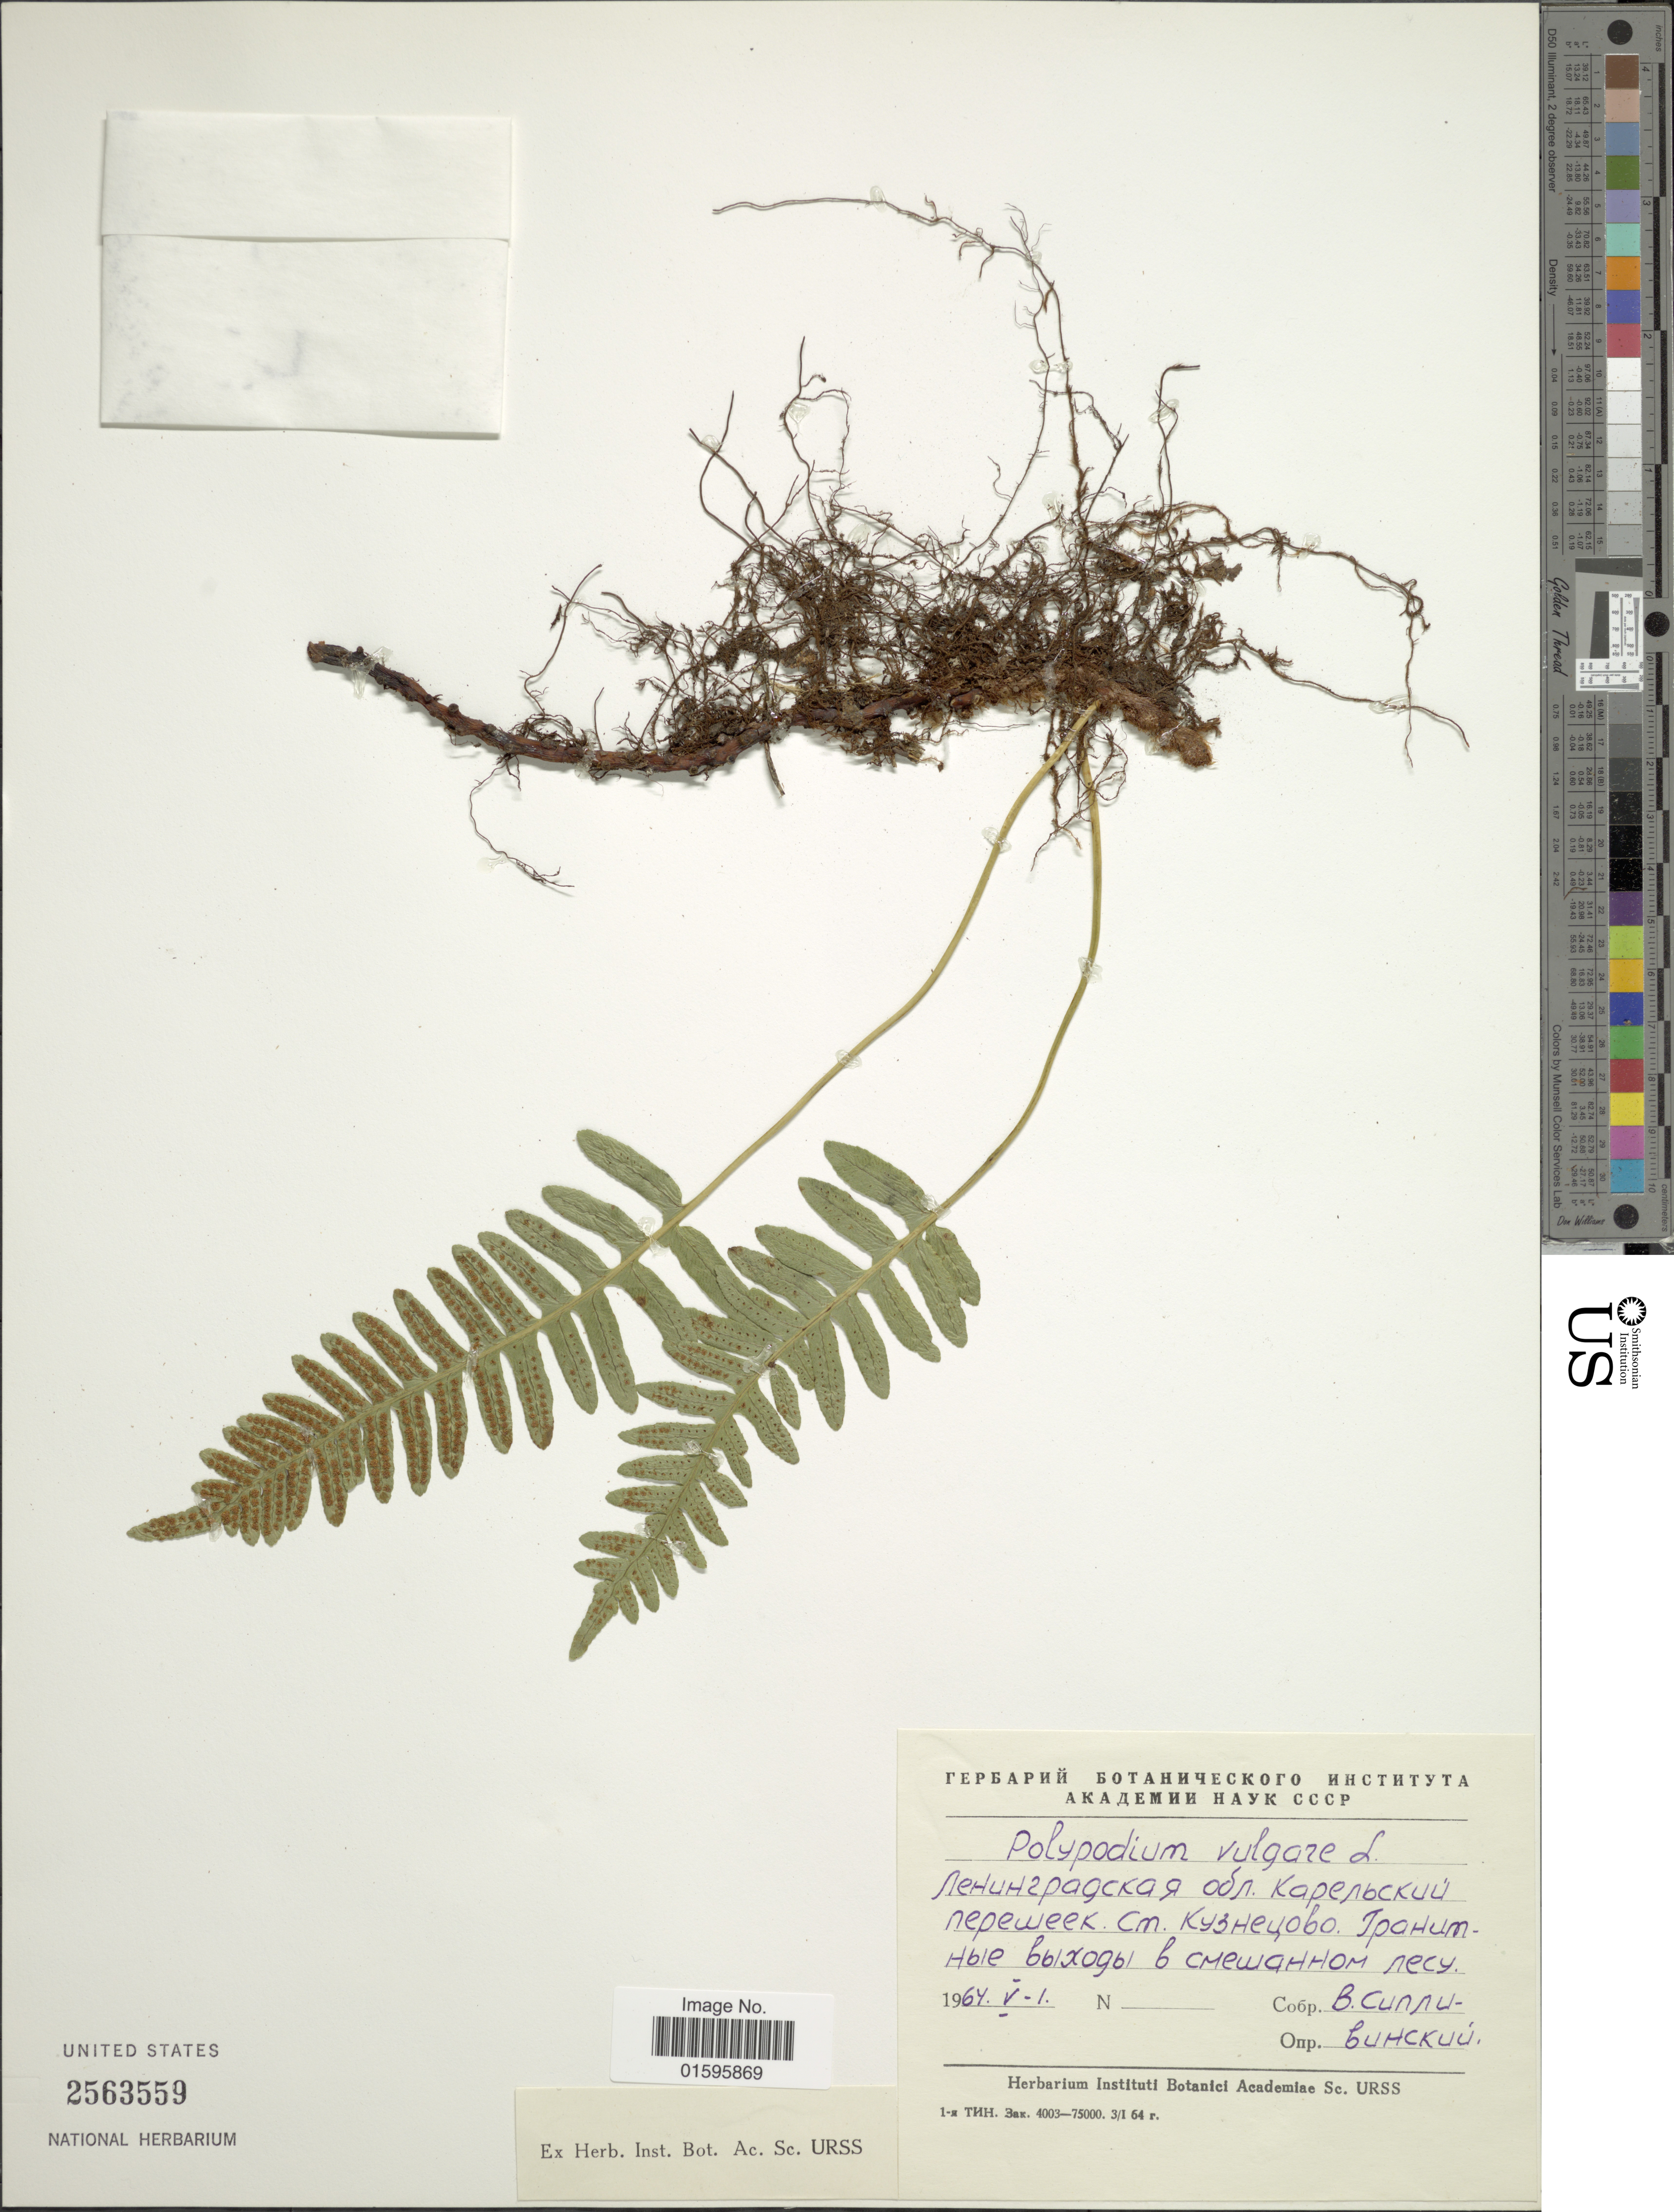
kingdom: Plantae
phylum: Tracheophyta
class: Polypodiopsida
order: Polypodiales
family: Polypodiaceae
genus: Polypodium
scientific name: Polypodium vulgare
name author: L.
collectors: V. Siplivinskiy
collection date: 1964-05-01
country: Russian Federation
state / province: Leningrad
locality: Karelian Isthmus, Kuznetsovo.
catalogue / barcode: US 2563559